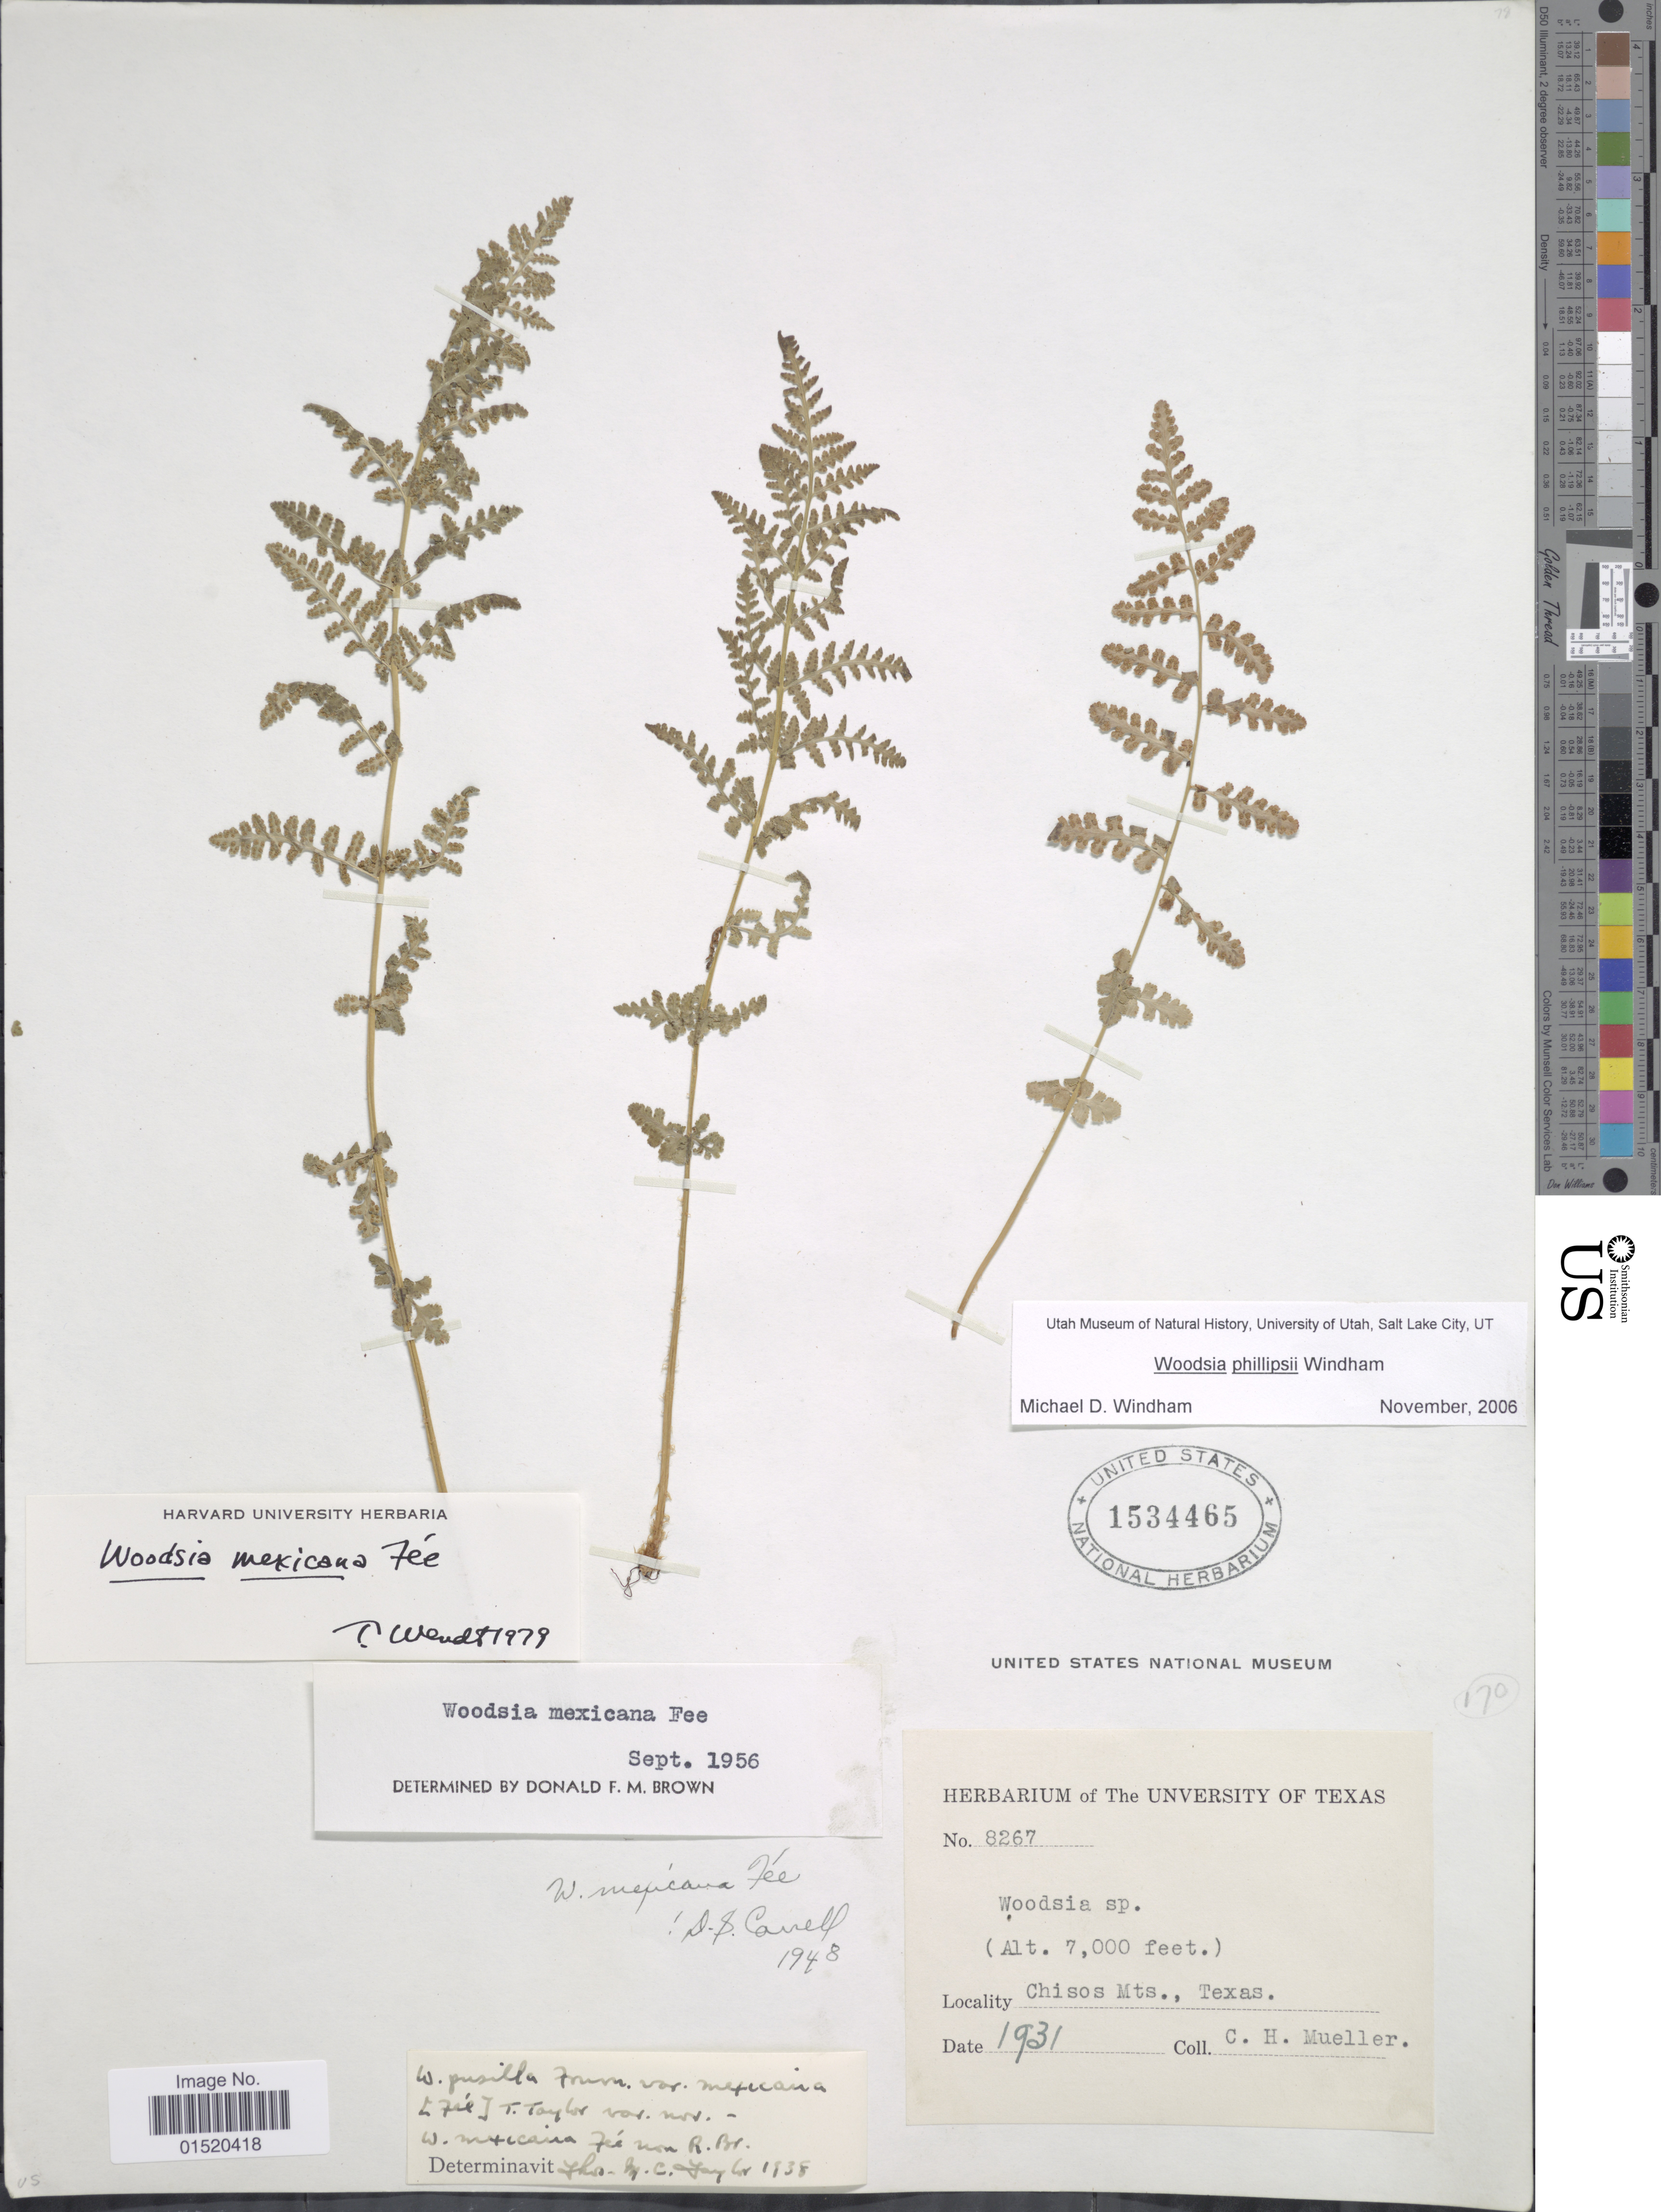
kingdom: Plantae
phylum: Tracheophyta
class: Polypodiopsida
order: Polypodiales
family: Woodsiaceae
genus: Woodsia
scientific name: Woodsia phillipsii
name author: Windham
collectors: C. H. Mueller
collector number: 8267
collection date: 1931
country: United States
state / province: Texas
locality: Chisos Mts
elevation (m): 2134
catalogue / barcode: US 1534465